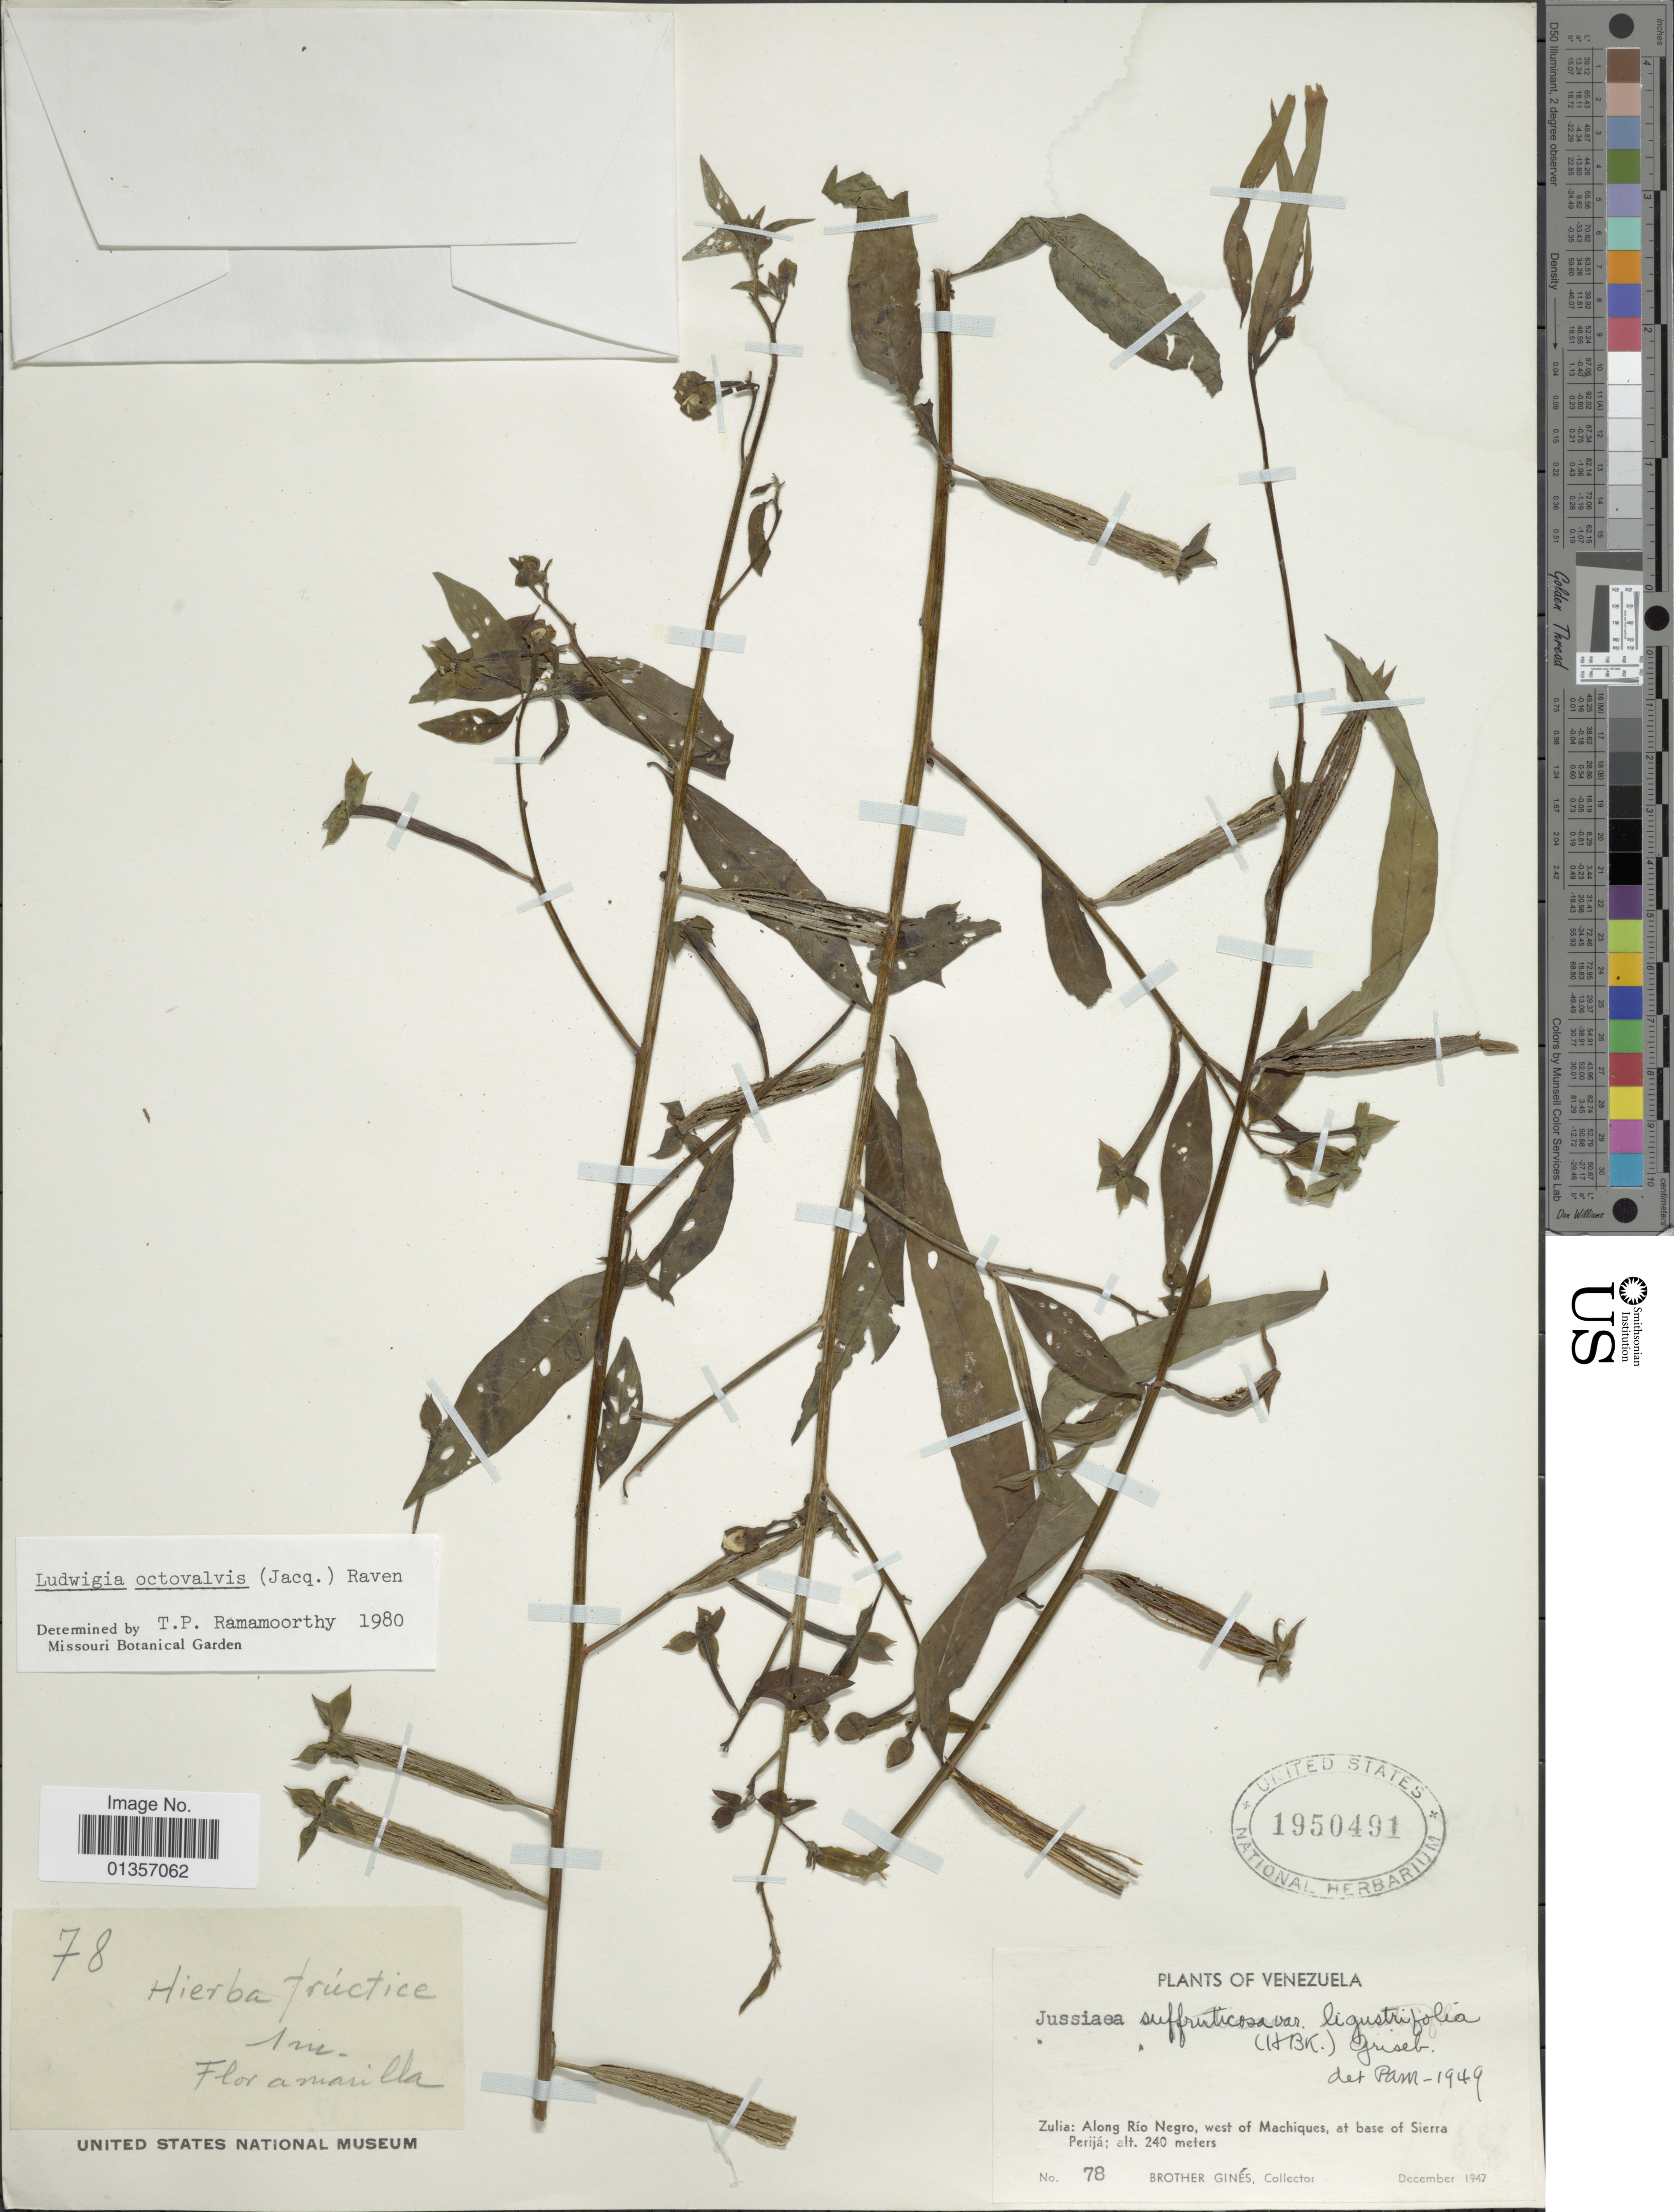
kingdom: Plantae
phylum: Tracheophyta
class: Magnoliopsida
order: Myrtales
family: Onagraceae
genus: Ludwigia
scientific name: Ludwigia octovalvis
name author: (Jacq.) P.H. Raven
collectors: Bro. Gines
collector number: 78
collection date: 1947-12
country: Venezuela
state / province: Zulia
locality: Along Río Negro, west of Machiques, at base of Sierra Perijá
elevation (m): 240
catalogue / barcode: US 1950491